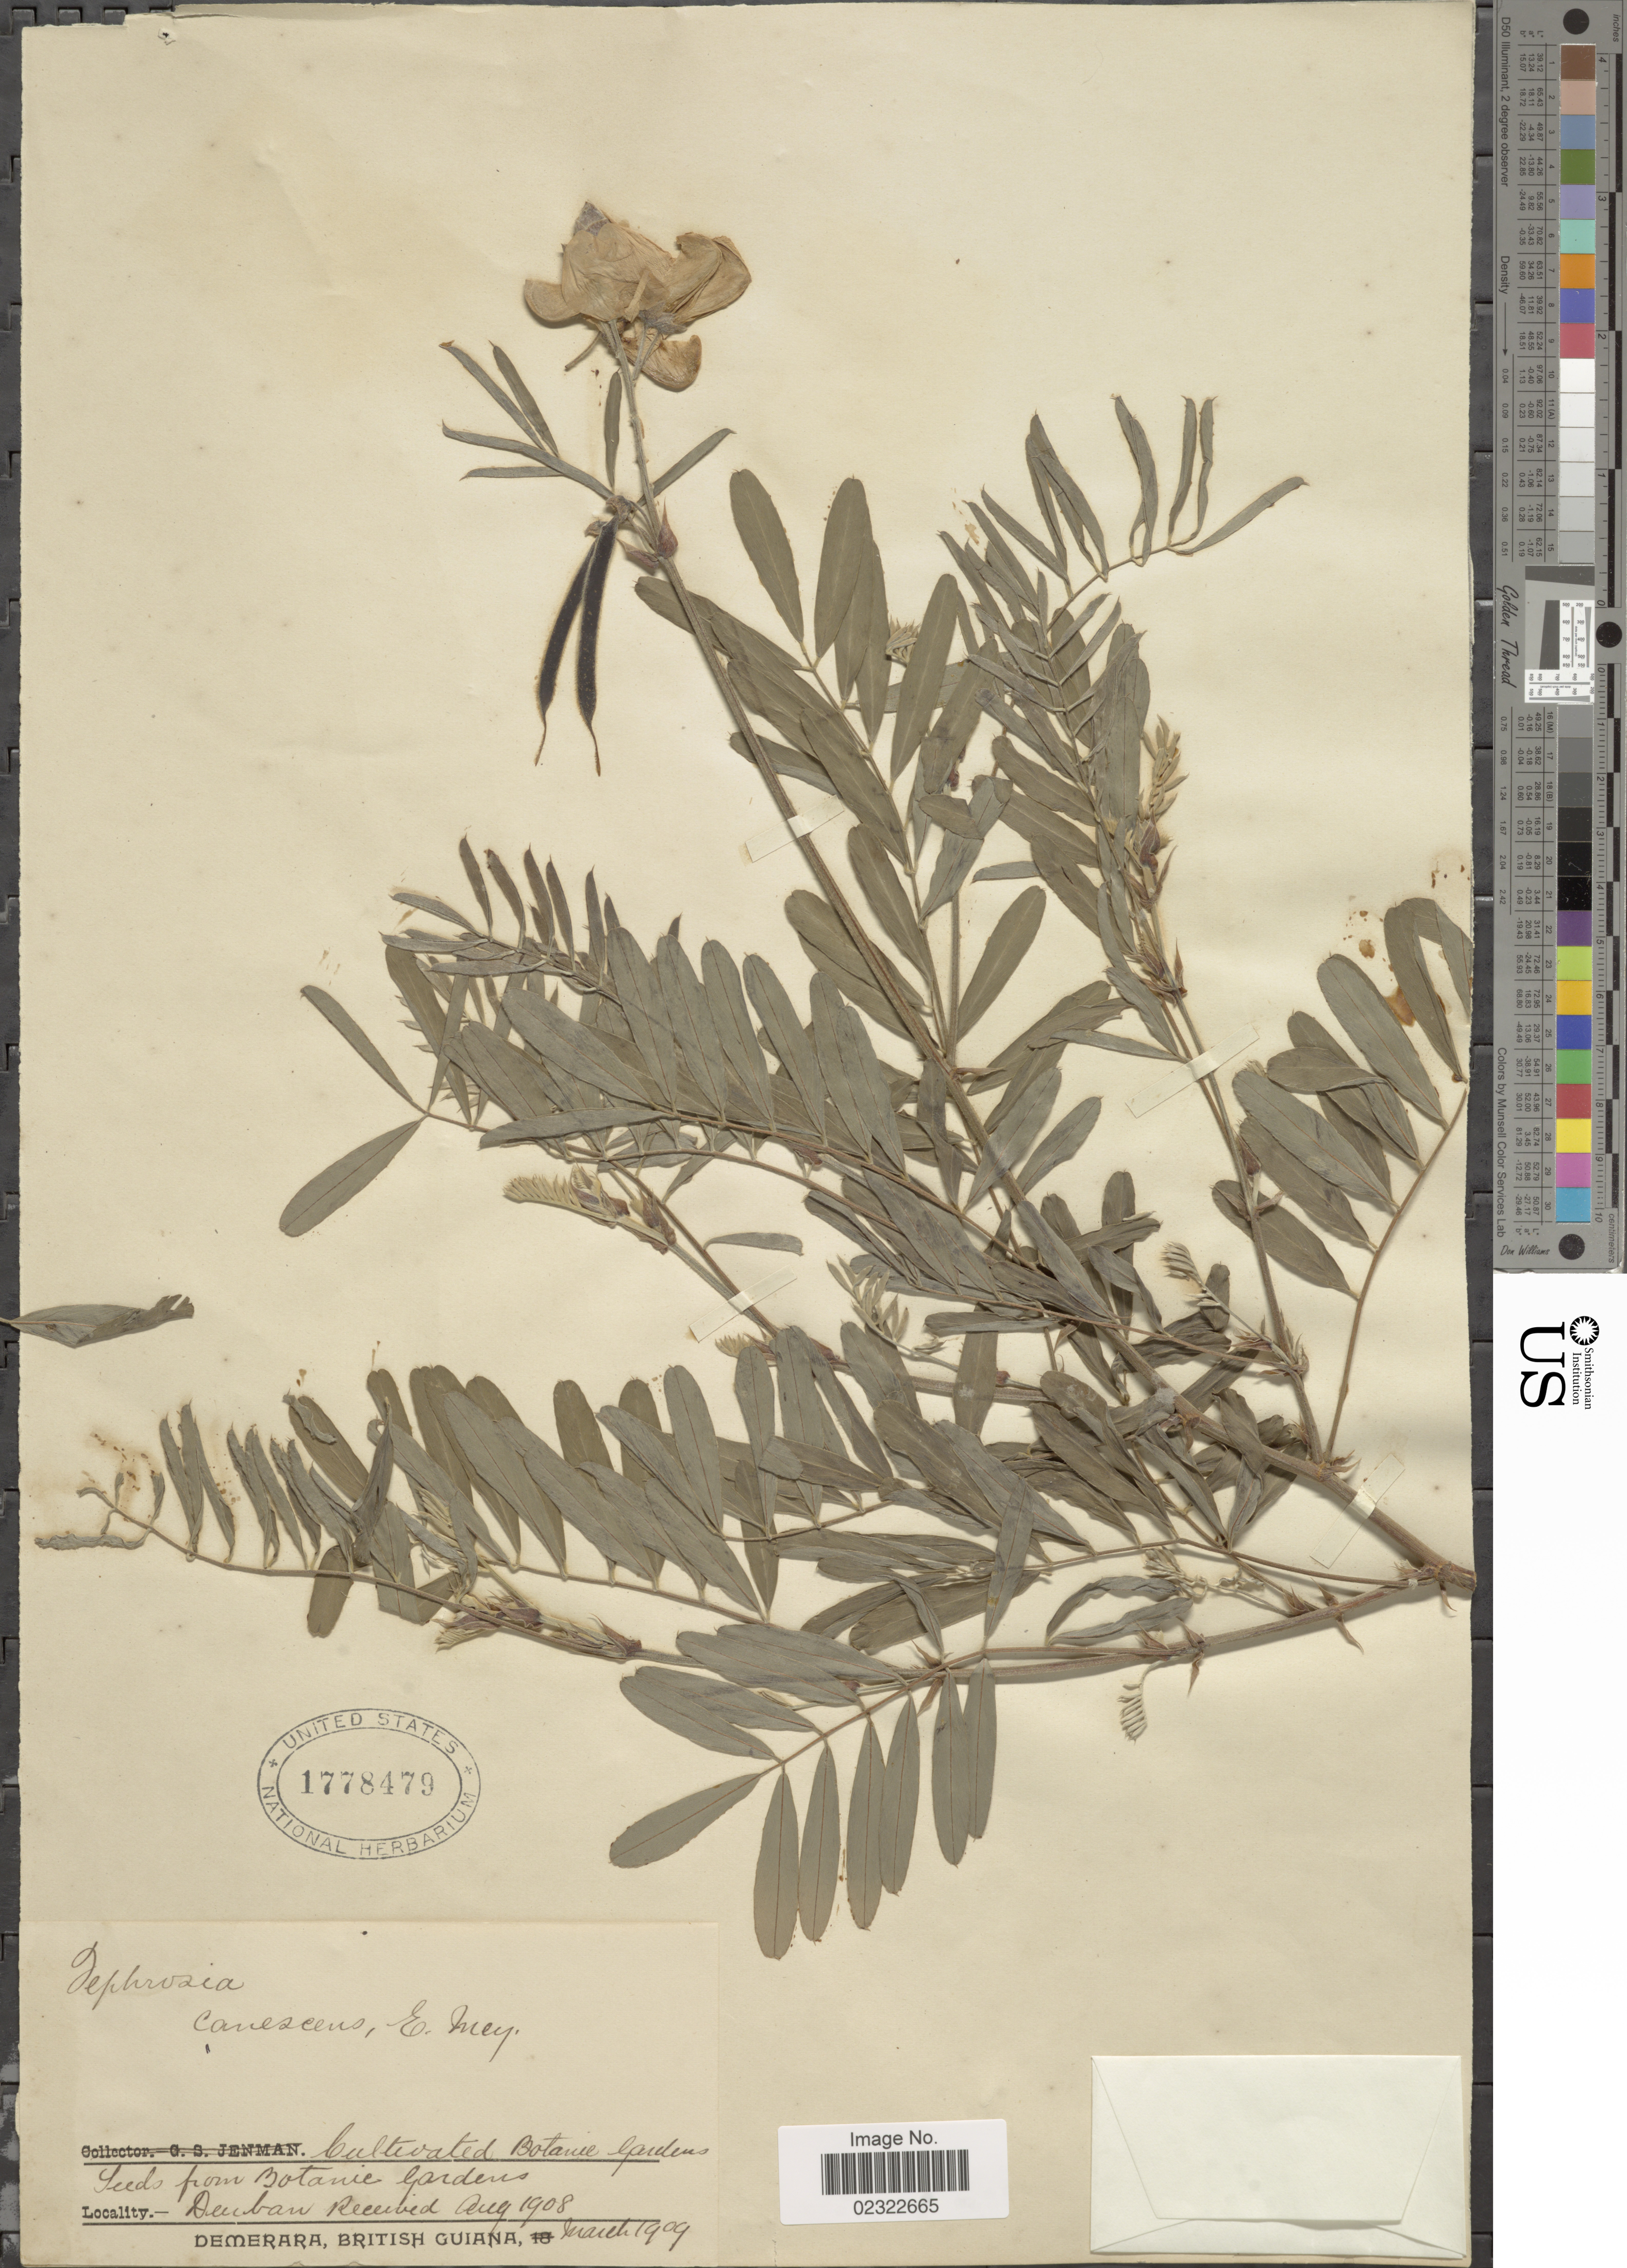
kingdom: Plantae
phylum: Tracheophyta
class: Magnoliopsida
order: Fabales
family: Fabaceae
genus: Tephrosia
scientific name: Tephrosia canescens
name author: E. Mey.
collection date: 1909-03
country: Guyana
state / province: Demerara-Mahaica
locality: Demerara, British Guiana. Botanic Gardens.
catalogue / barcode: US 1778479